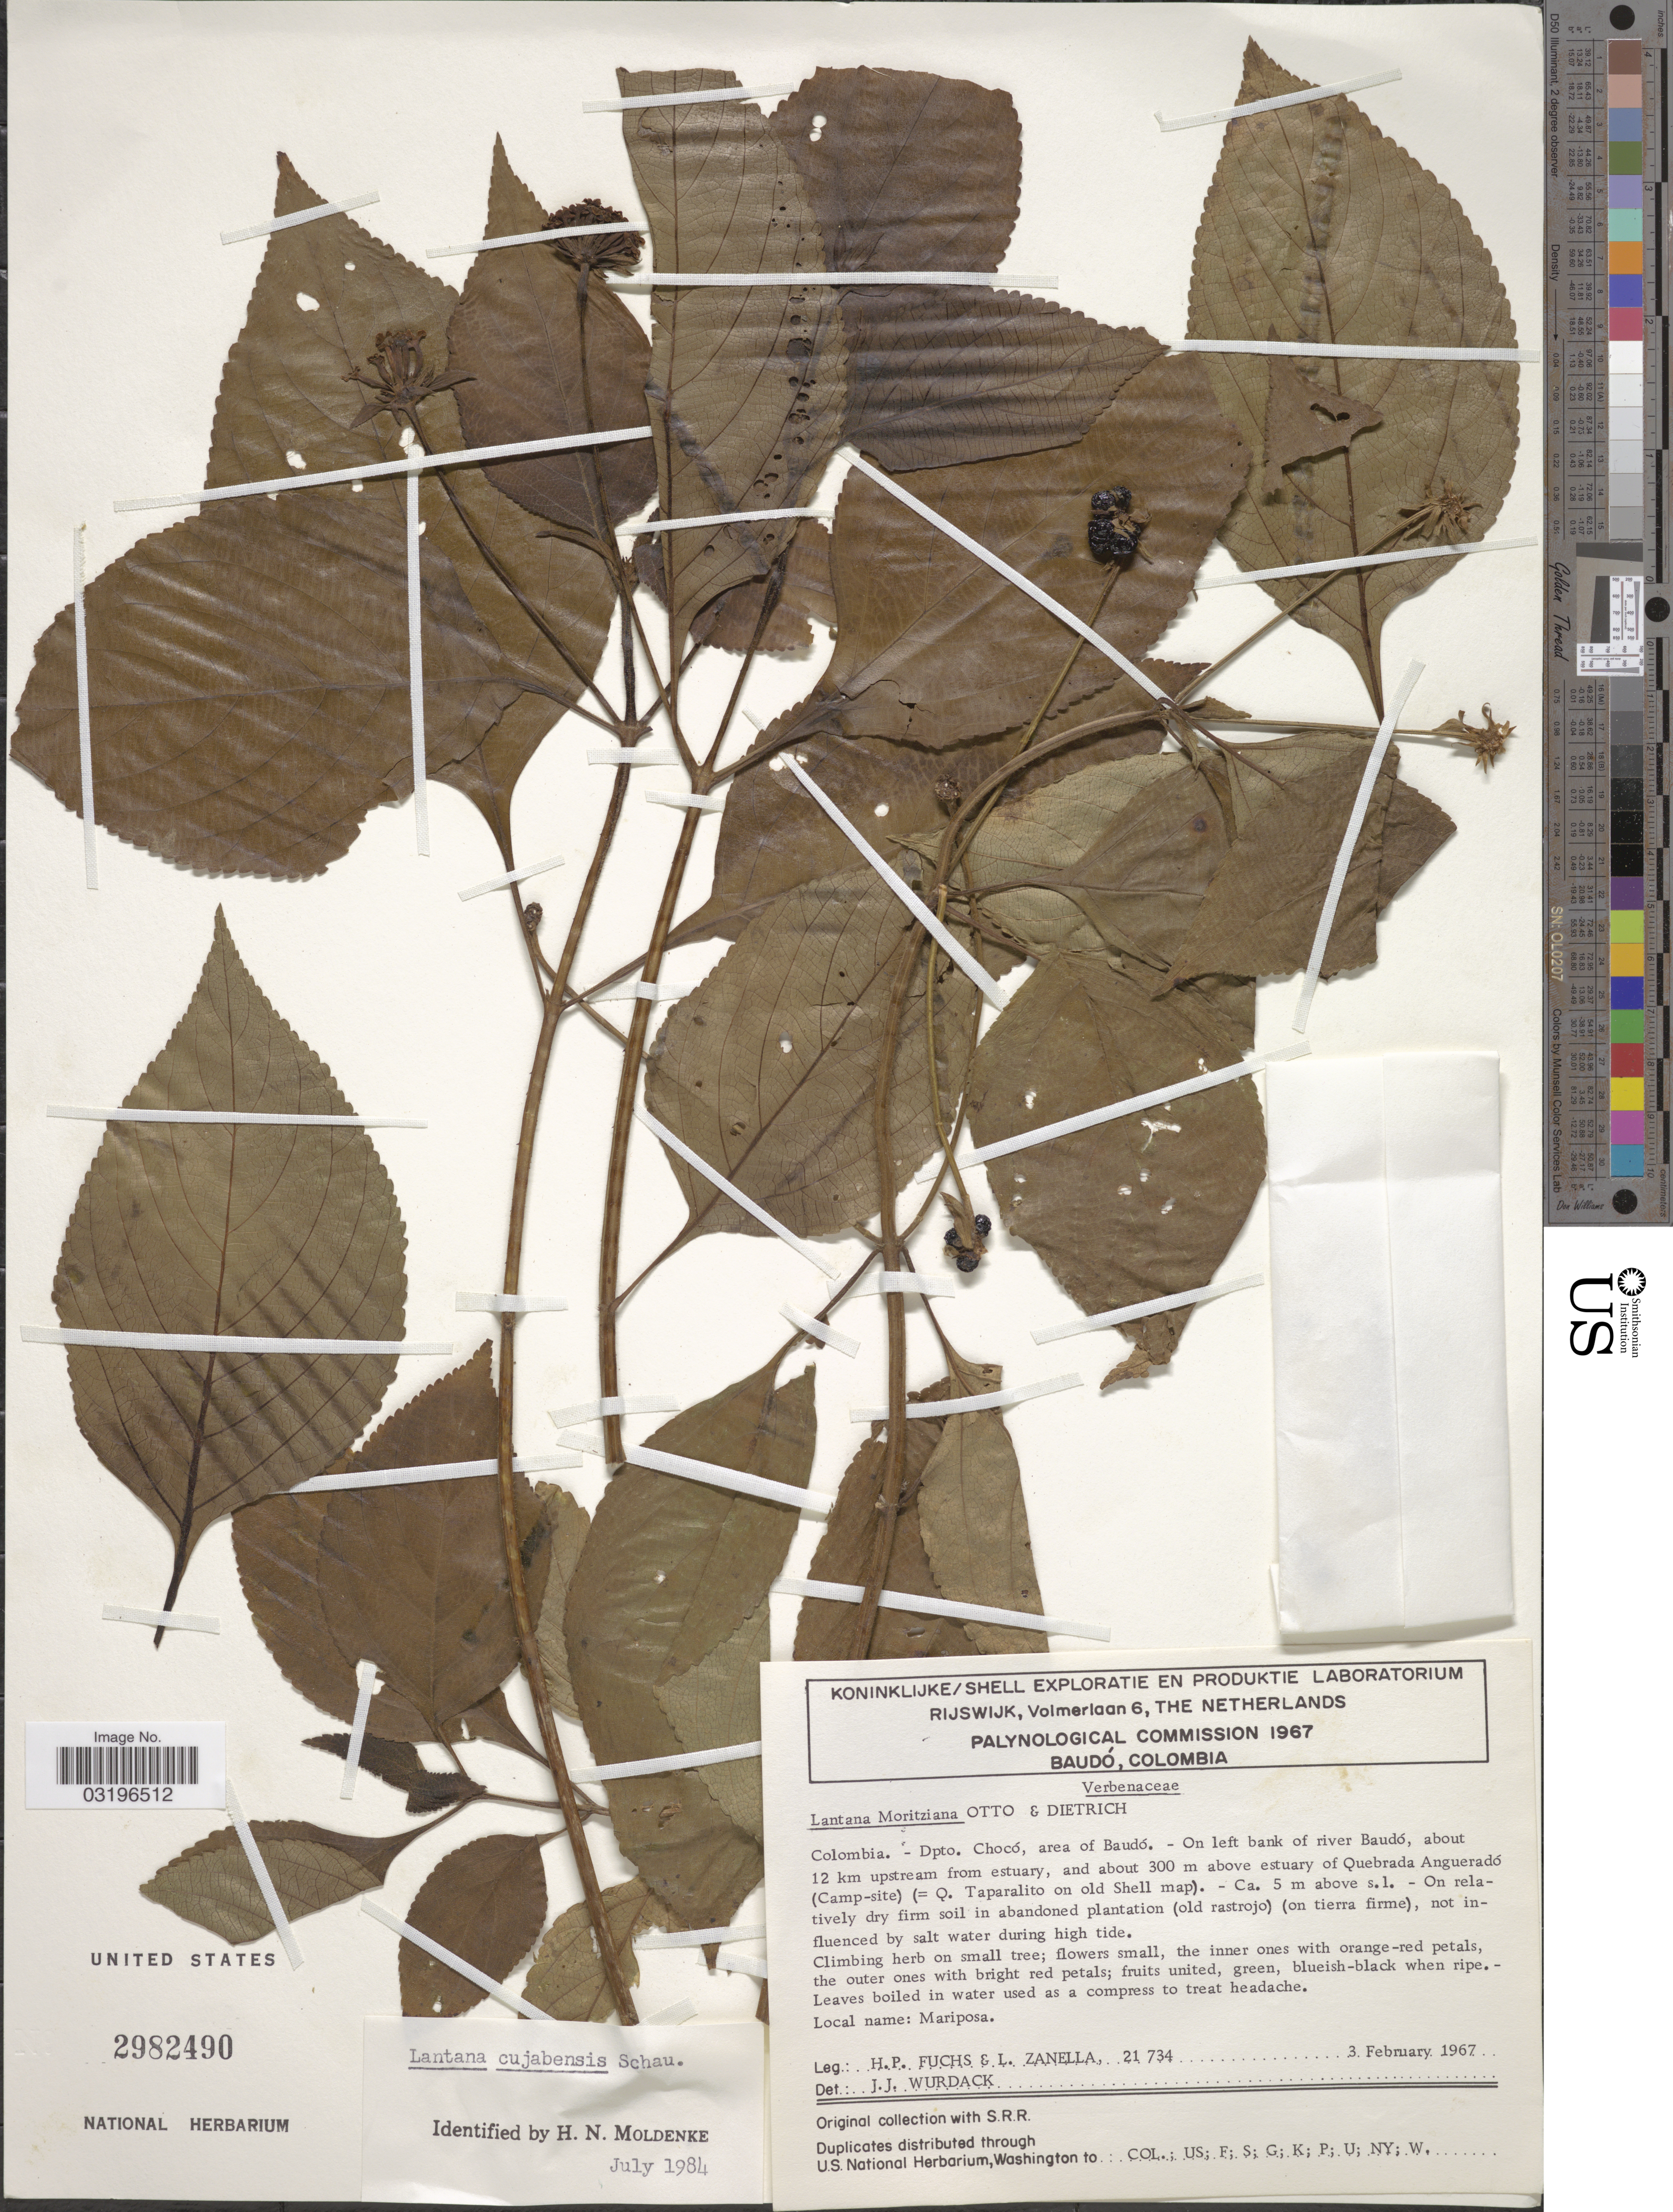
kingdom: Plantae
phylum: Tracheophyta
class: Magnoliopsida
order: Lamiales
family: Verbenaceae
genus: Lantana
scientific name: Lantana cujabensis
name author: Schau.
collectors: H. P. Fuchs & L. Zanella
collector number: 21734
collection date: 1967-02-03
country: Colombia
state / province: Chocó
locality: Dpto. Chocó, area of Baudó. - On left bank of river Baudó, about 12 km upstream from estuary, and about 300 m above estuary of Quebrada Angueradó (Camp-site) (=Q. Taparalito on old Shell map).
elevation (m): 5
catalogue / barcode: US 2982490